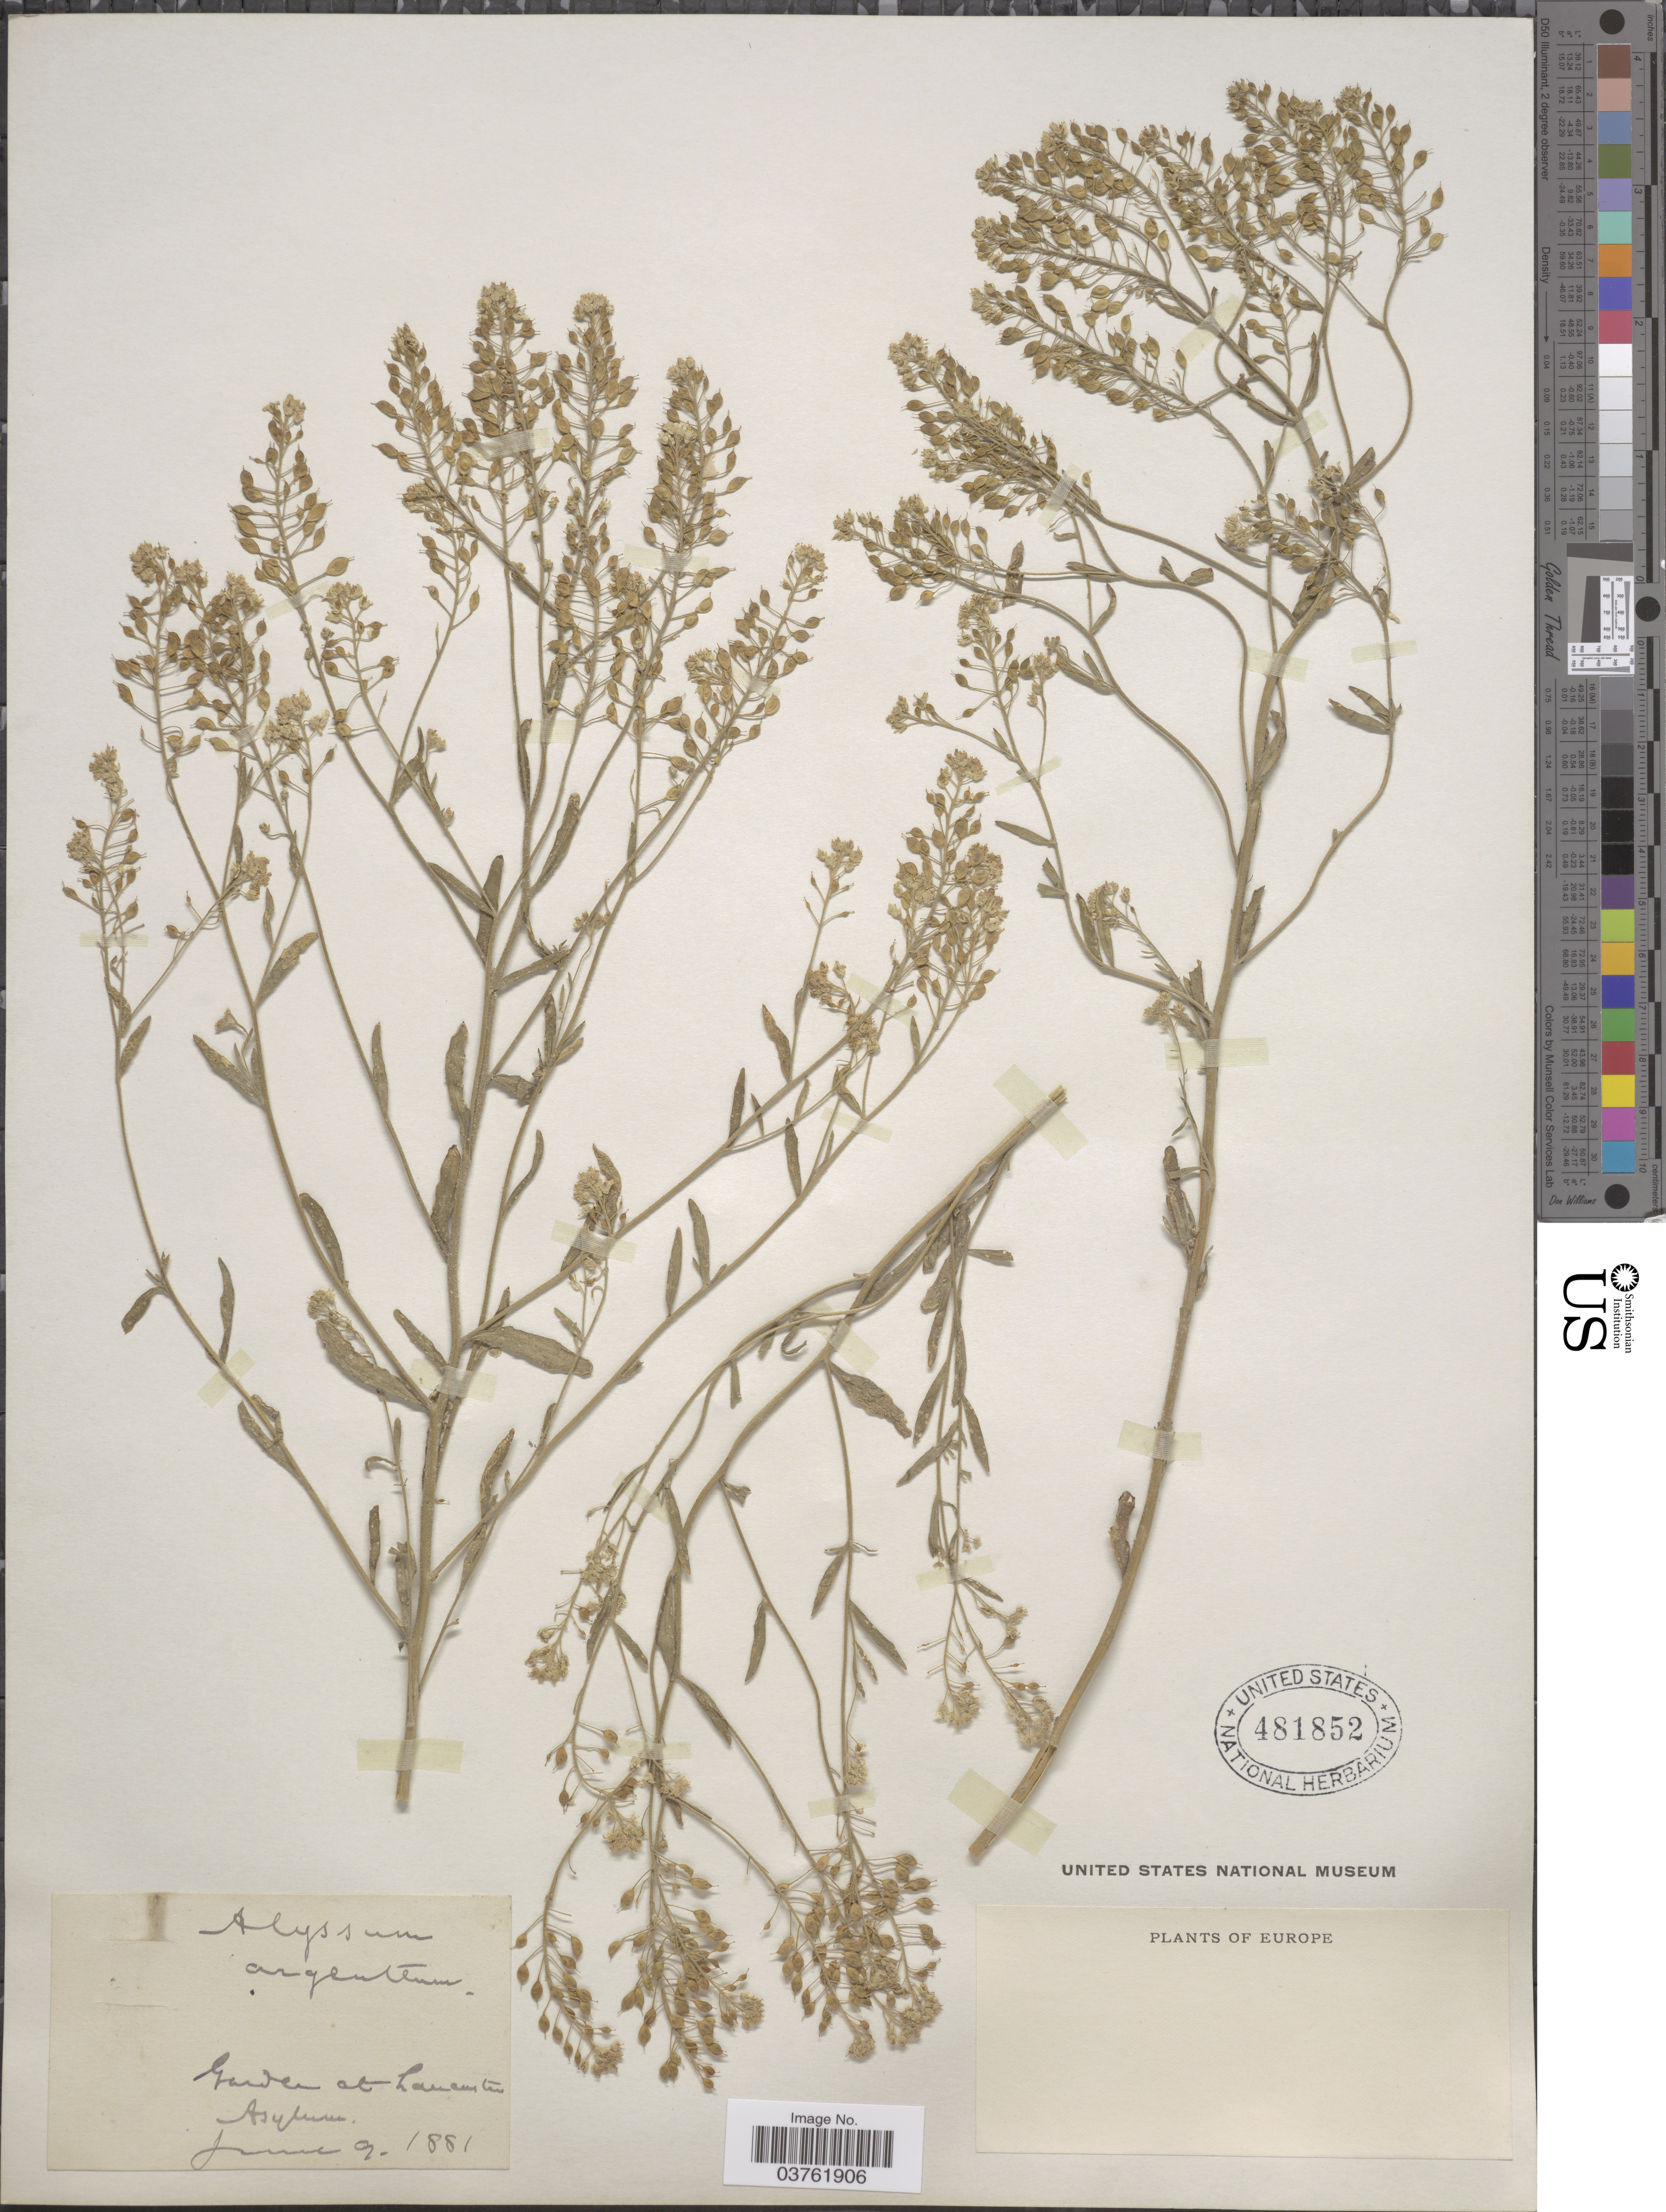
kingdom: Plantae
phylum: Tracheophyta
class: Magnoliopsida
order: Brassicales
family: Brassicaceae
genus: Alyssum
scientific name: Alyssum argenteum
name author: All.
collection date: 1881-06-09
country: United Kingdom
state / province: England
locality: Garden at Lancaster Asylum. Europe.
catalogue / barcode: US 481852